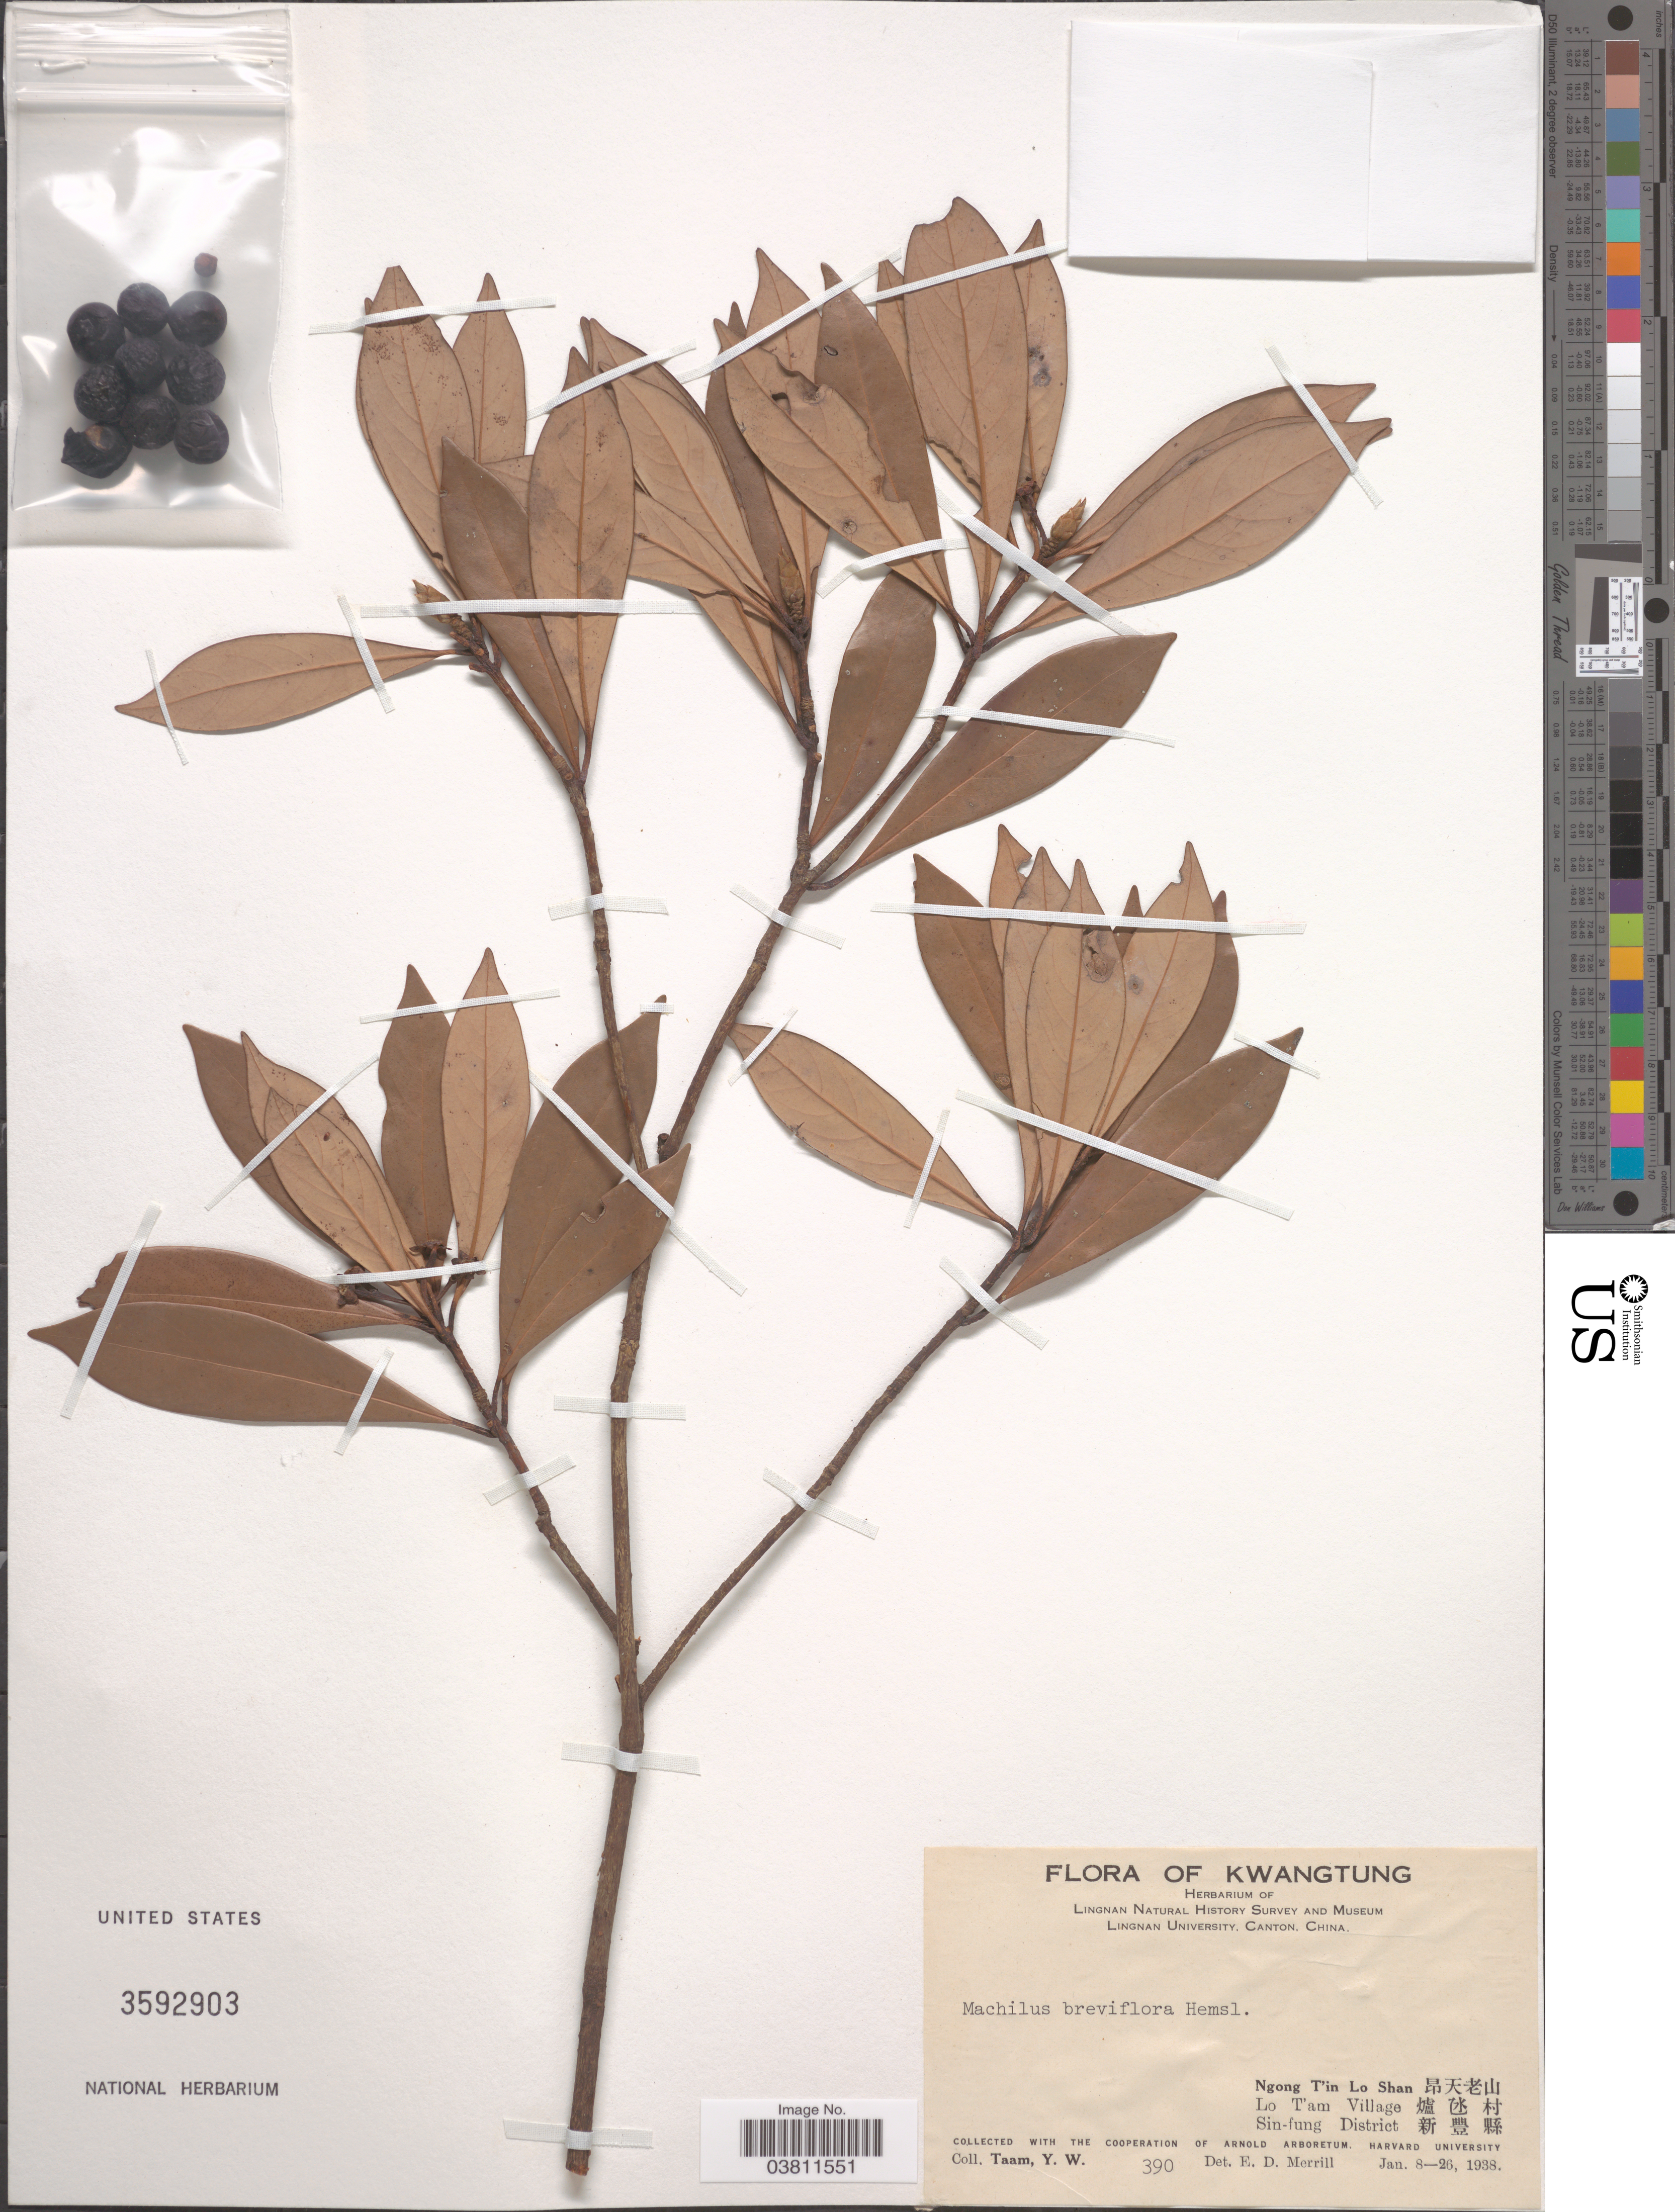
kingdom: Plantae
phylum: Tracheophyta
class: Magnoliopsida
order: Laurales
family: Lauraceae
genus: Machilus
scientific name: Machilus breviflora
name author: (Benth.) Hemsl.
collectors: Y. W. Taam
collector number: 390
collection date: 1938-01-08/1938-01-26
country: China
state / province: Guangdong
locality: Kwangtung. Ngong T'in Lo Shan X. Lo T'am Village X. Sin-fung District X.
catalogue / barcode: US 3592903